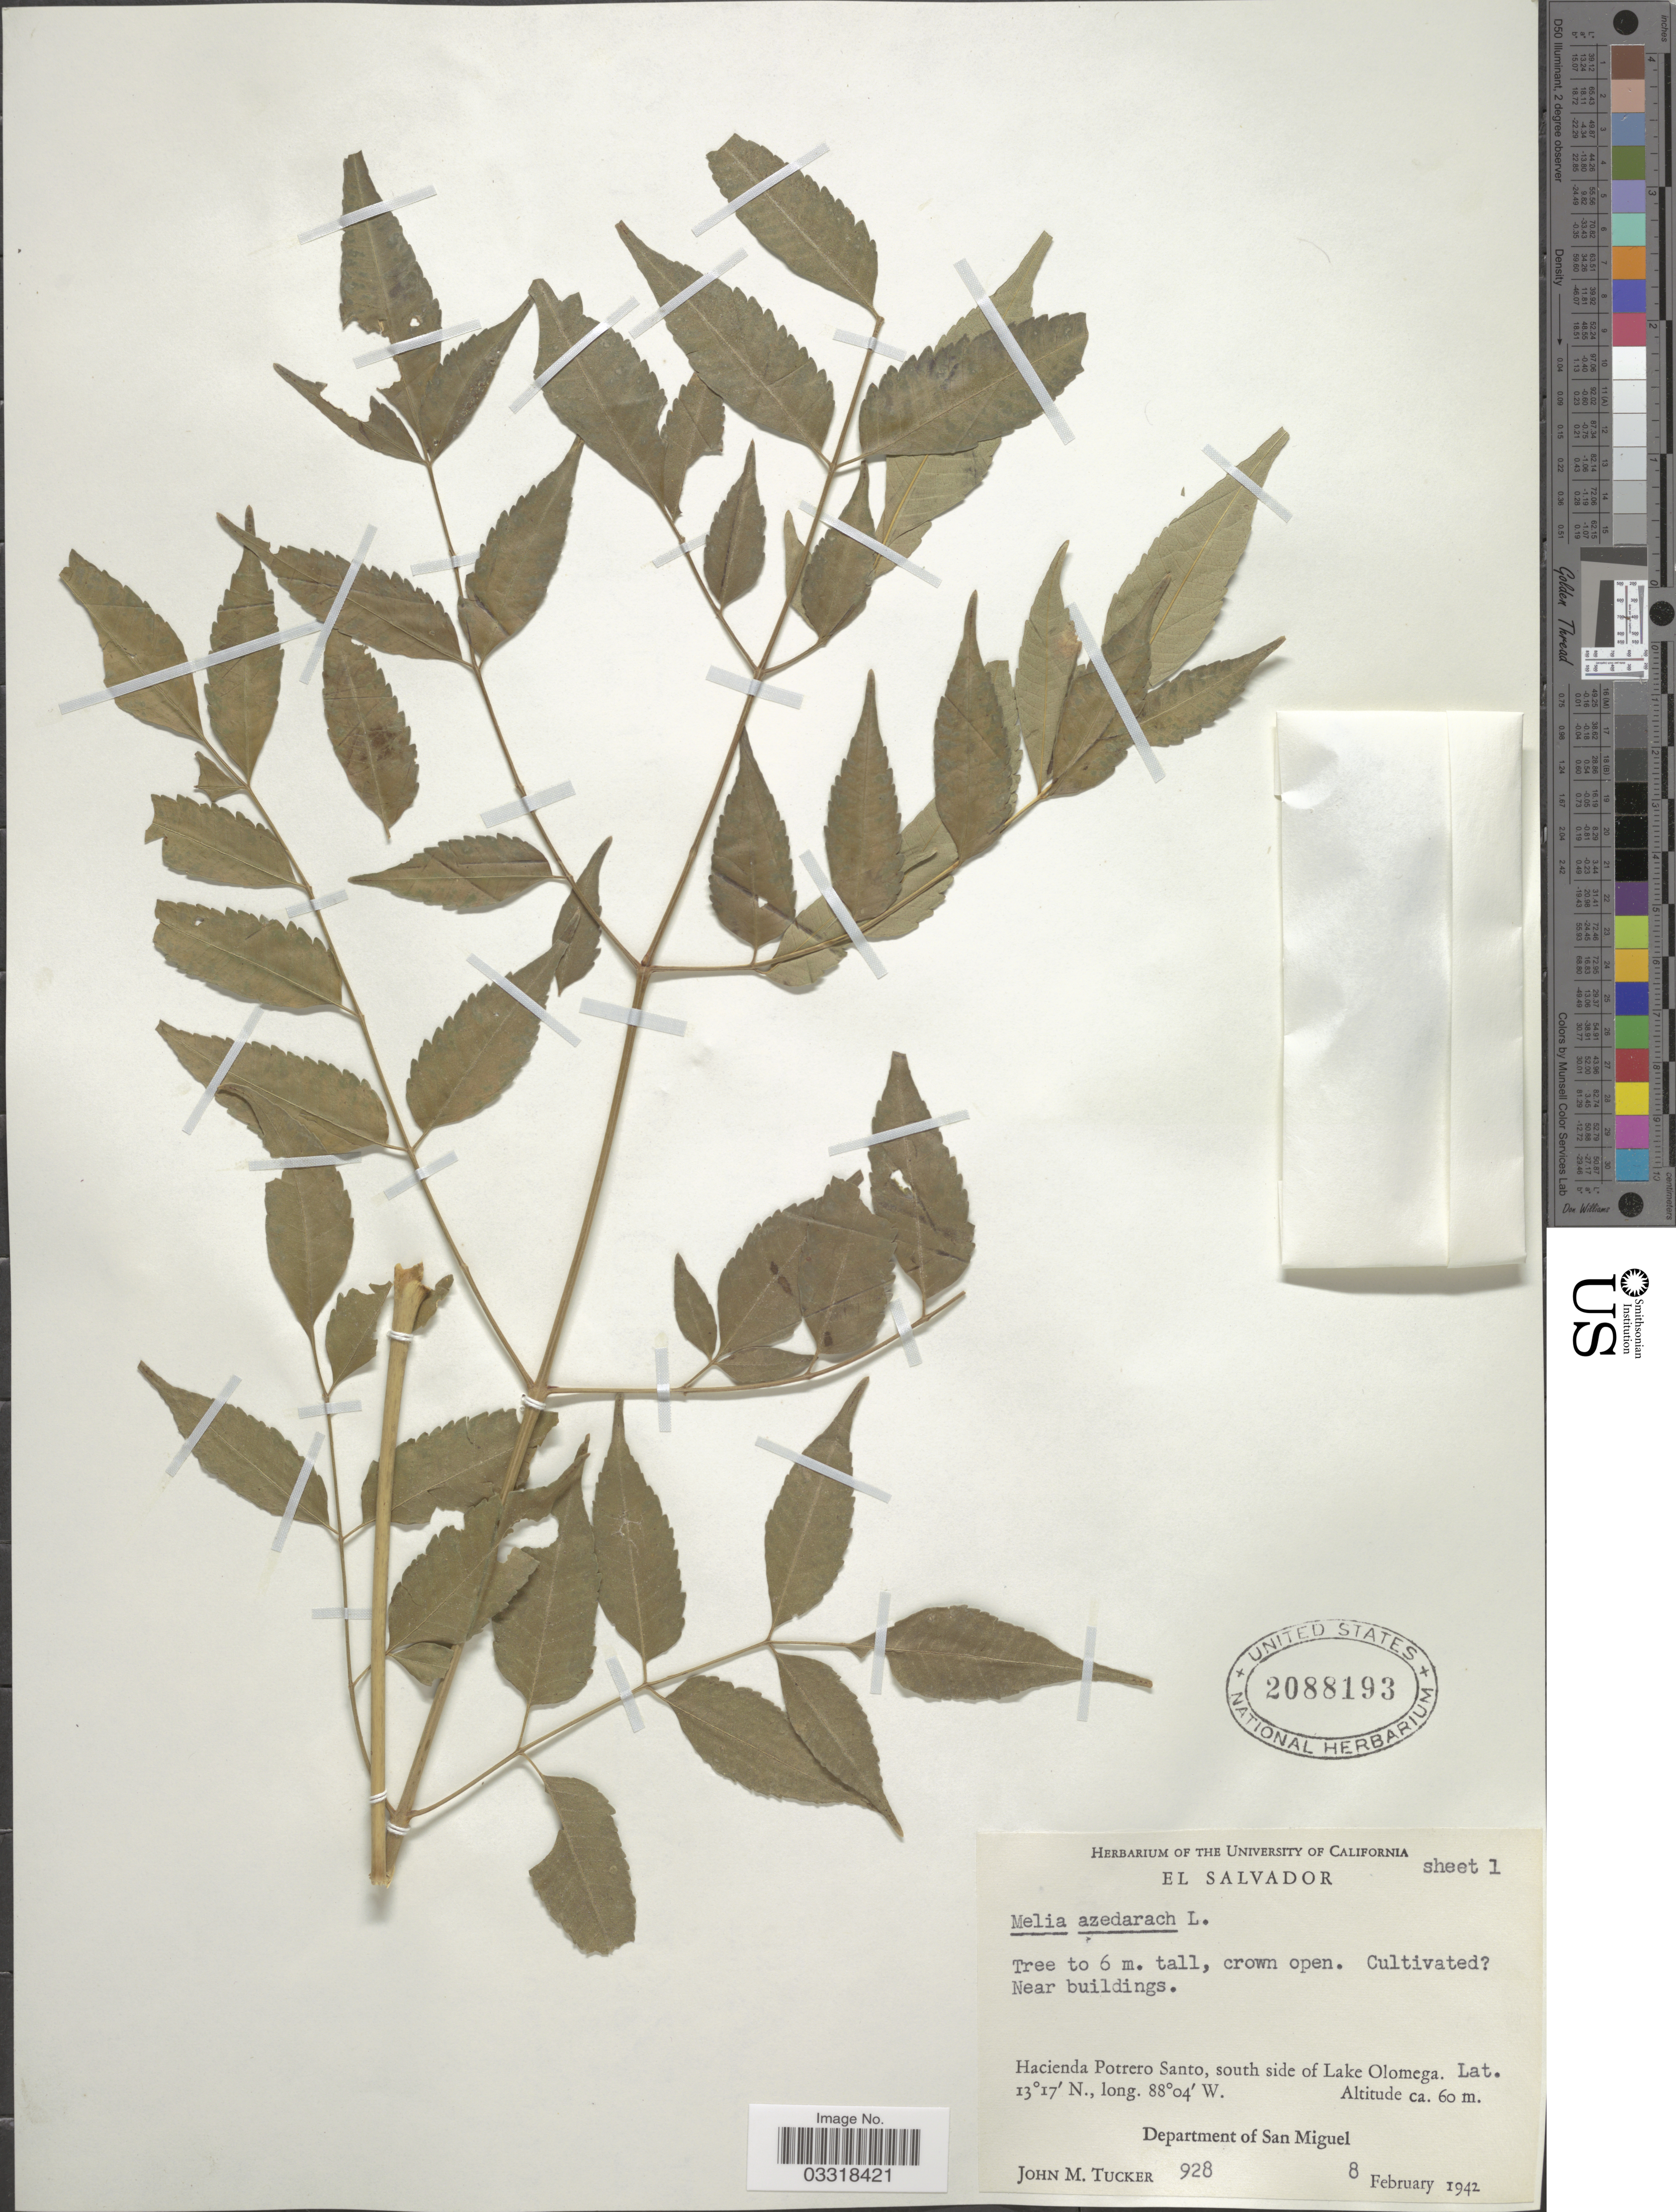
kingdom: Plantae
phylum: Tracheophyta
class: Magnoliopsida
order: Sapindales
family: Meliaceae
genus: Melia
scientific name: Melia azedarach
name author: L.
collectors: J. M. Tucker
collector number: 928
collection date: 1942-02-08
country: El Salvador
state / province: San Miguel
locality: Hacienda Potrero Santo, south side of Lake Olomega. Department of San Miguel.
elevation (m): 60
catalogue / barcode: US 2088193